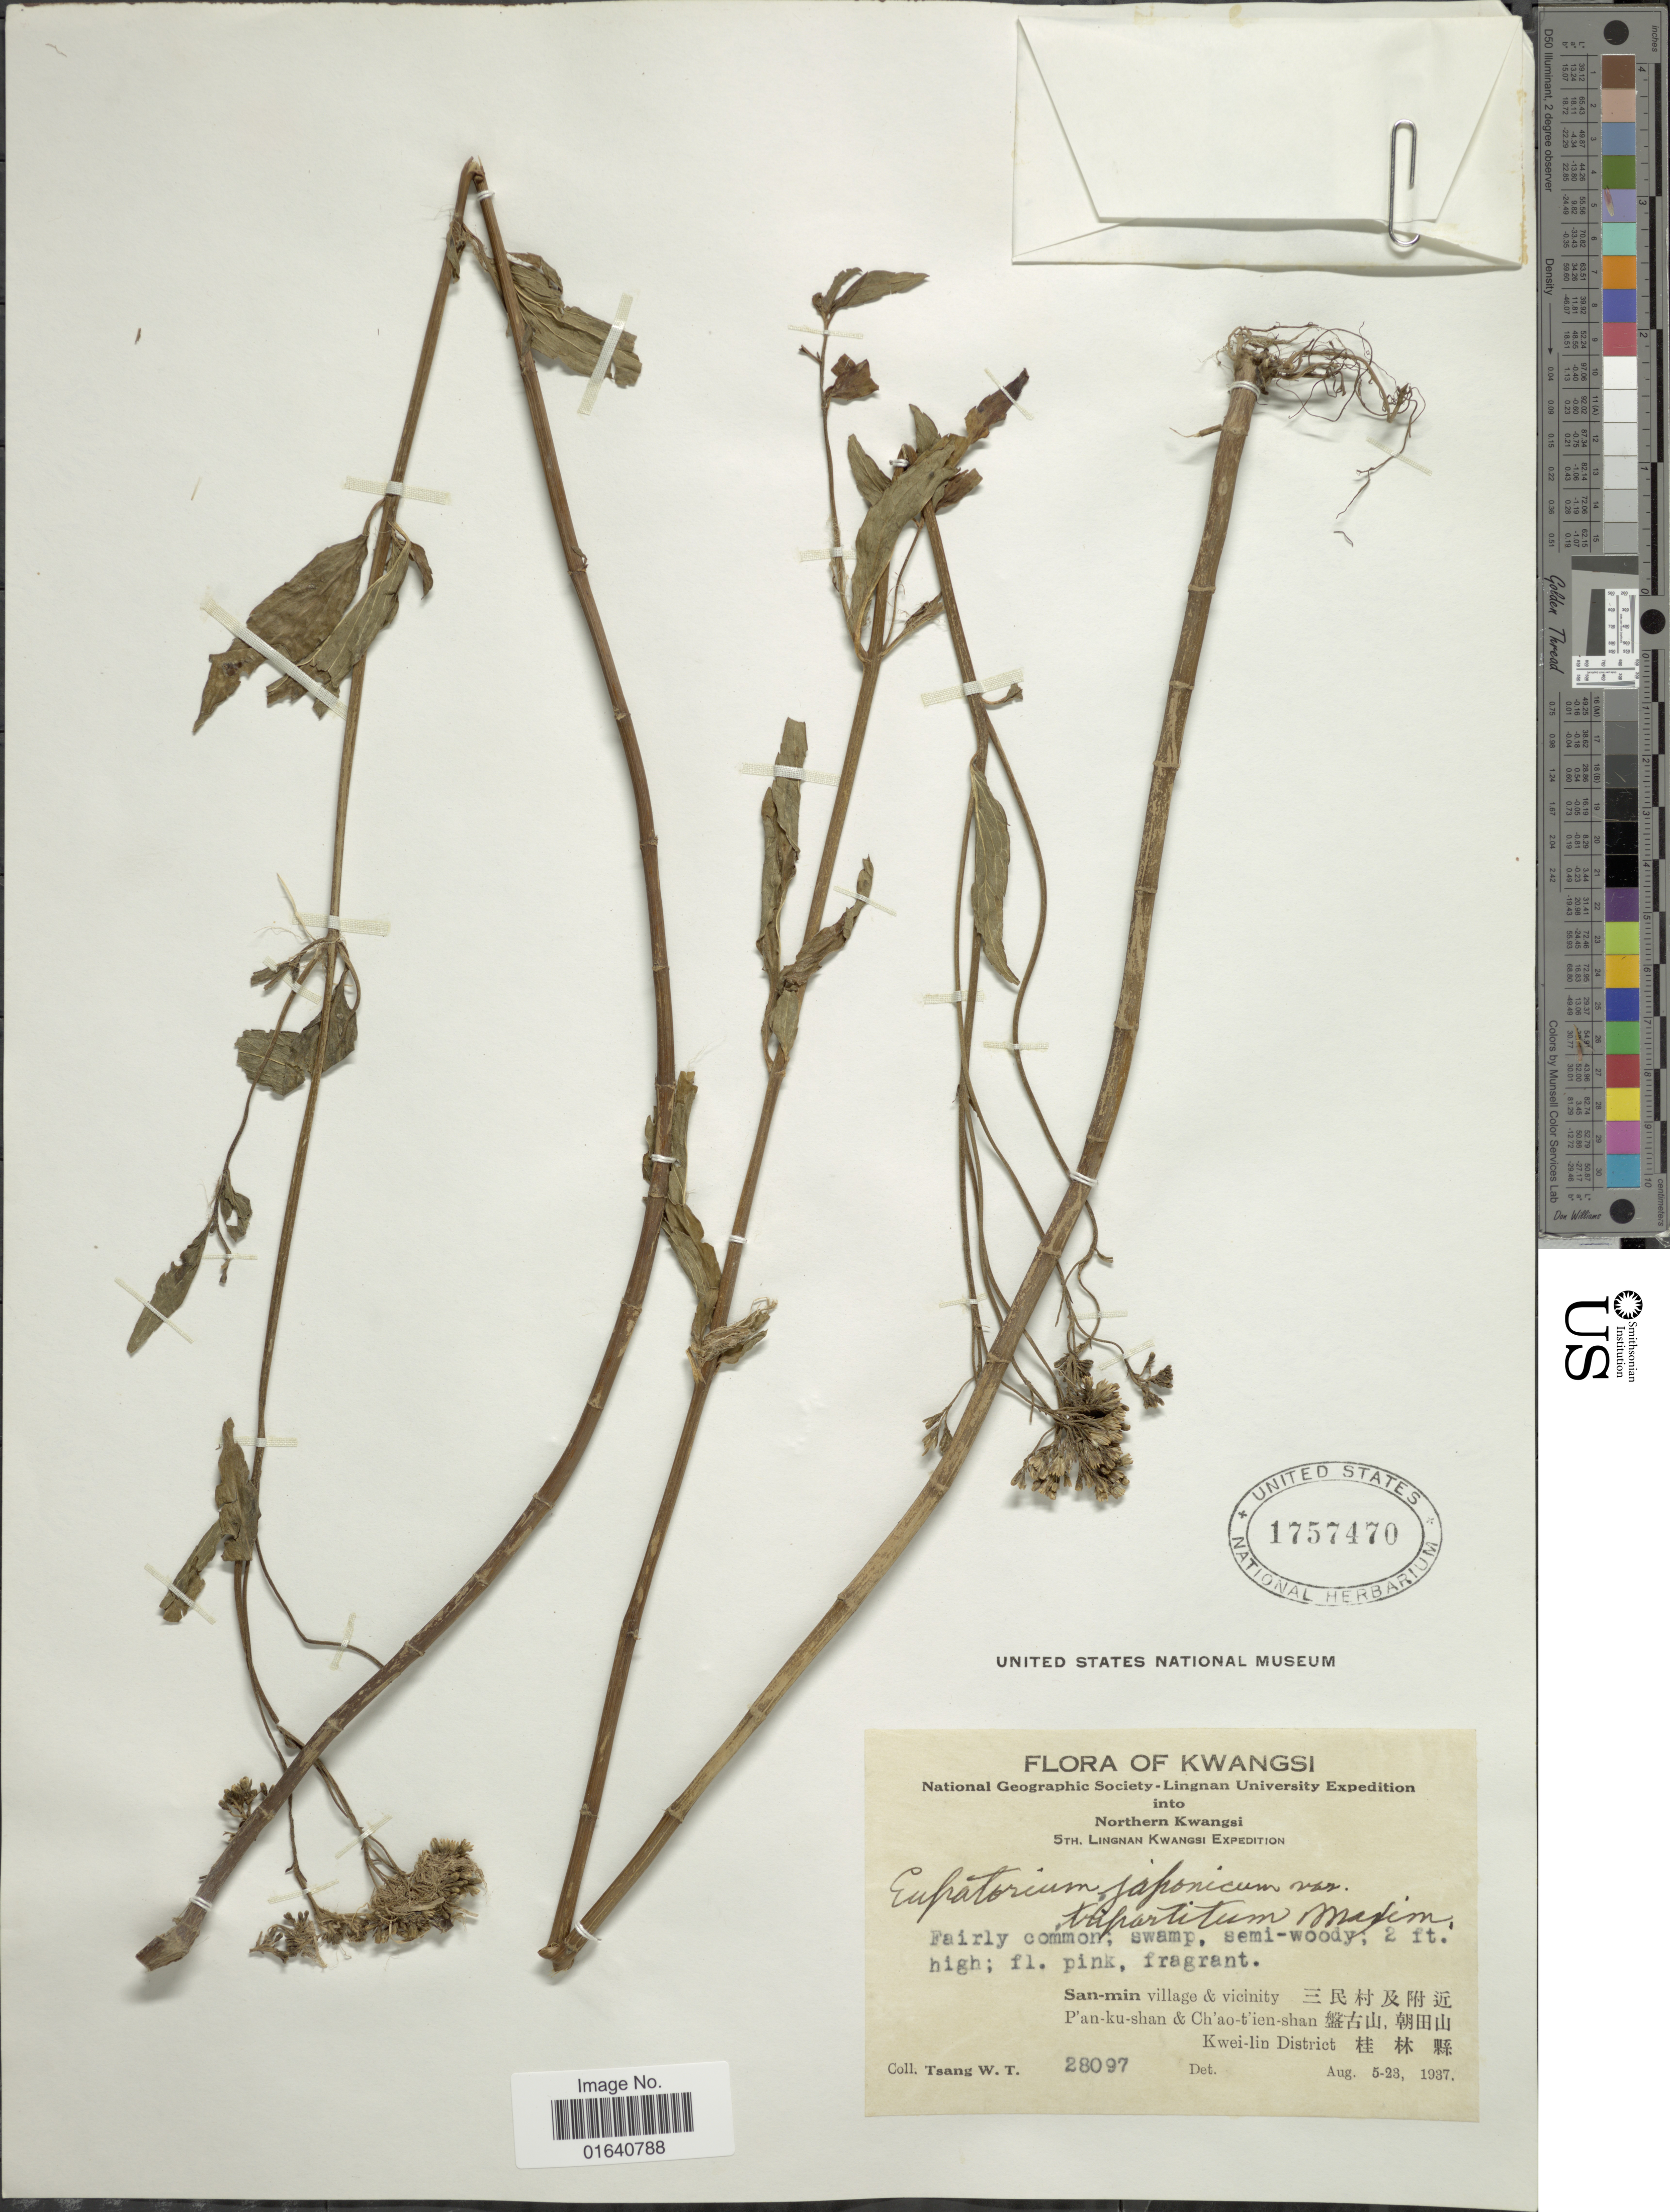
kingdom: Plantae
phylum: Tracheophyta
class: Magnoliopsida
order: Asterales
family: Asteraceae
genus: Eupatorium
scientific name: Eupatorium japonicum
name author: Thunb.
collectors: W. T. Tsang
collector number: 28097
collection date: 1937-08-05/1937-08-23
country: China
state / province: Guangxi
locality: Kwasi,San-min village & vicinity, P'an-ku-shan & Ch'ao-t'ien-shan, Kwei-lin District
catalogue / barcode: US 1757470